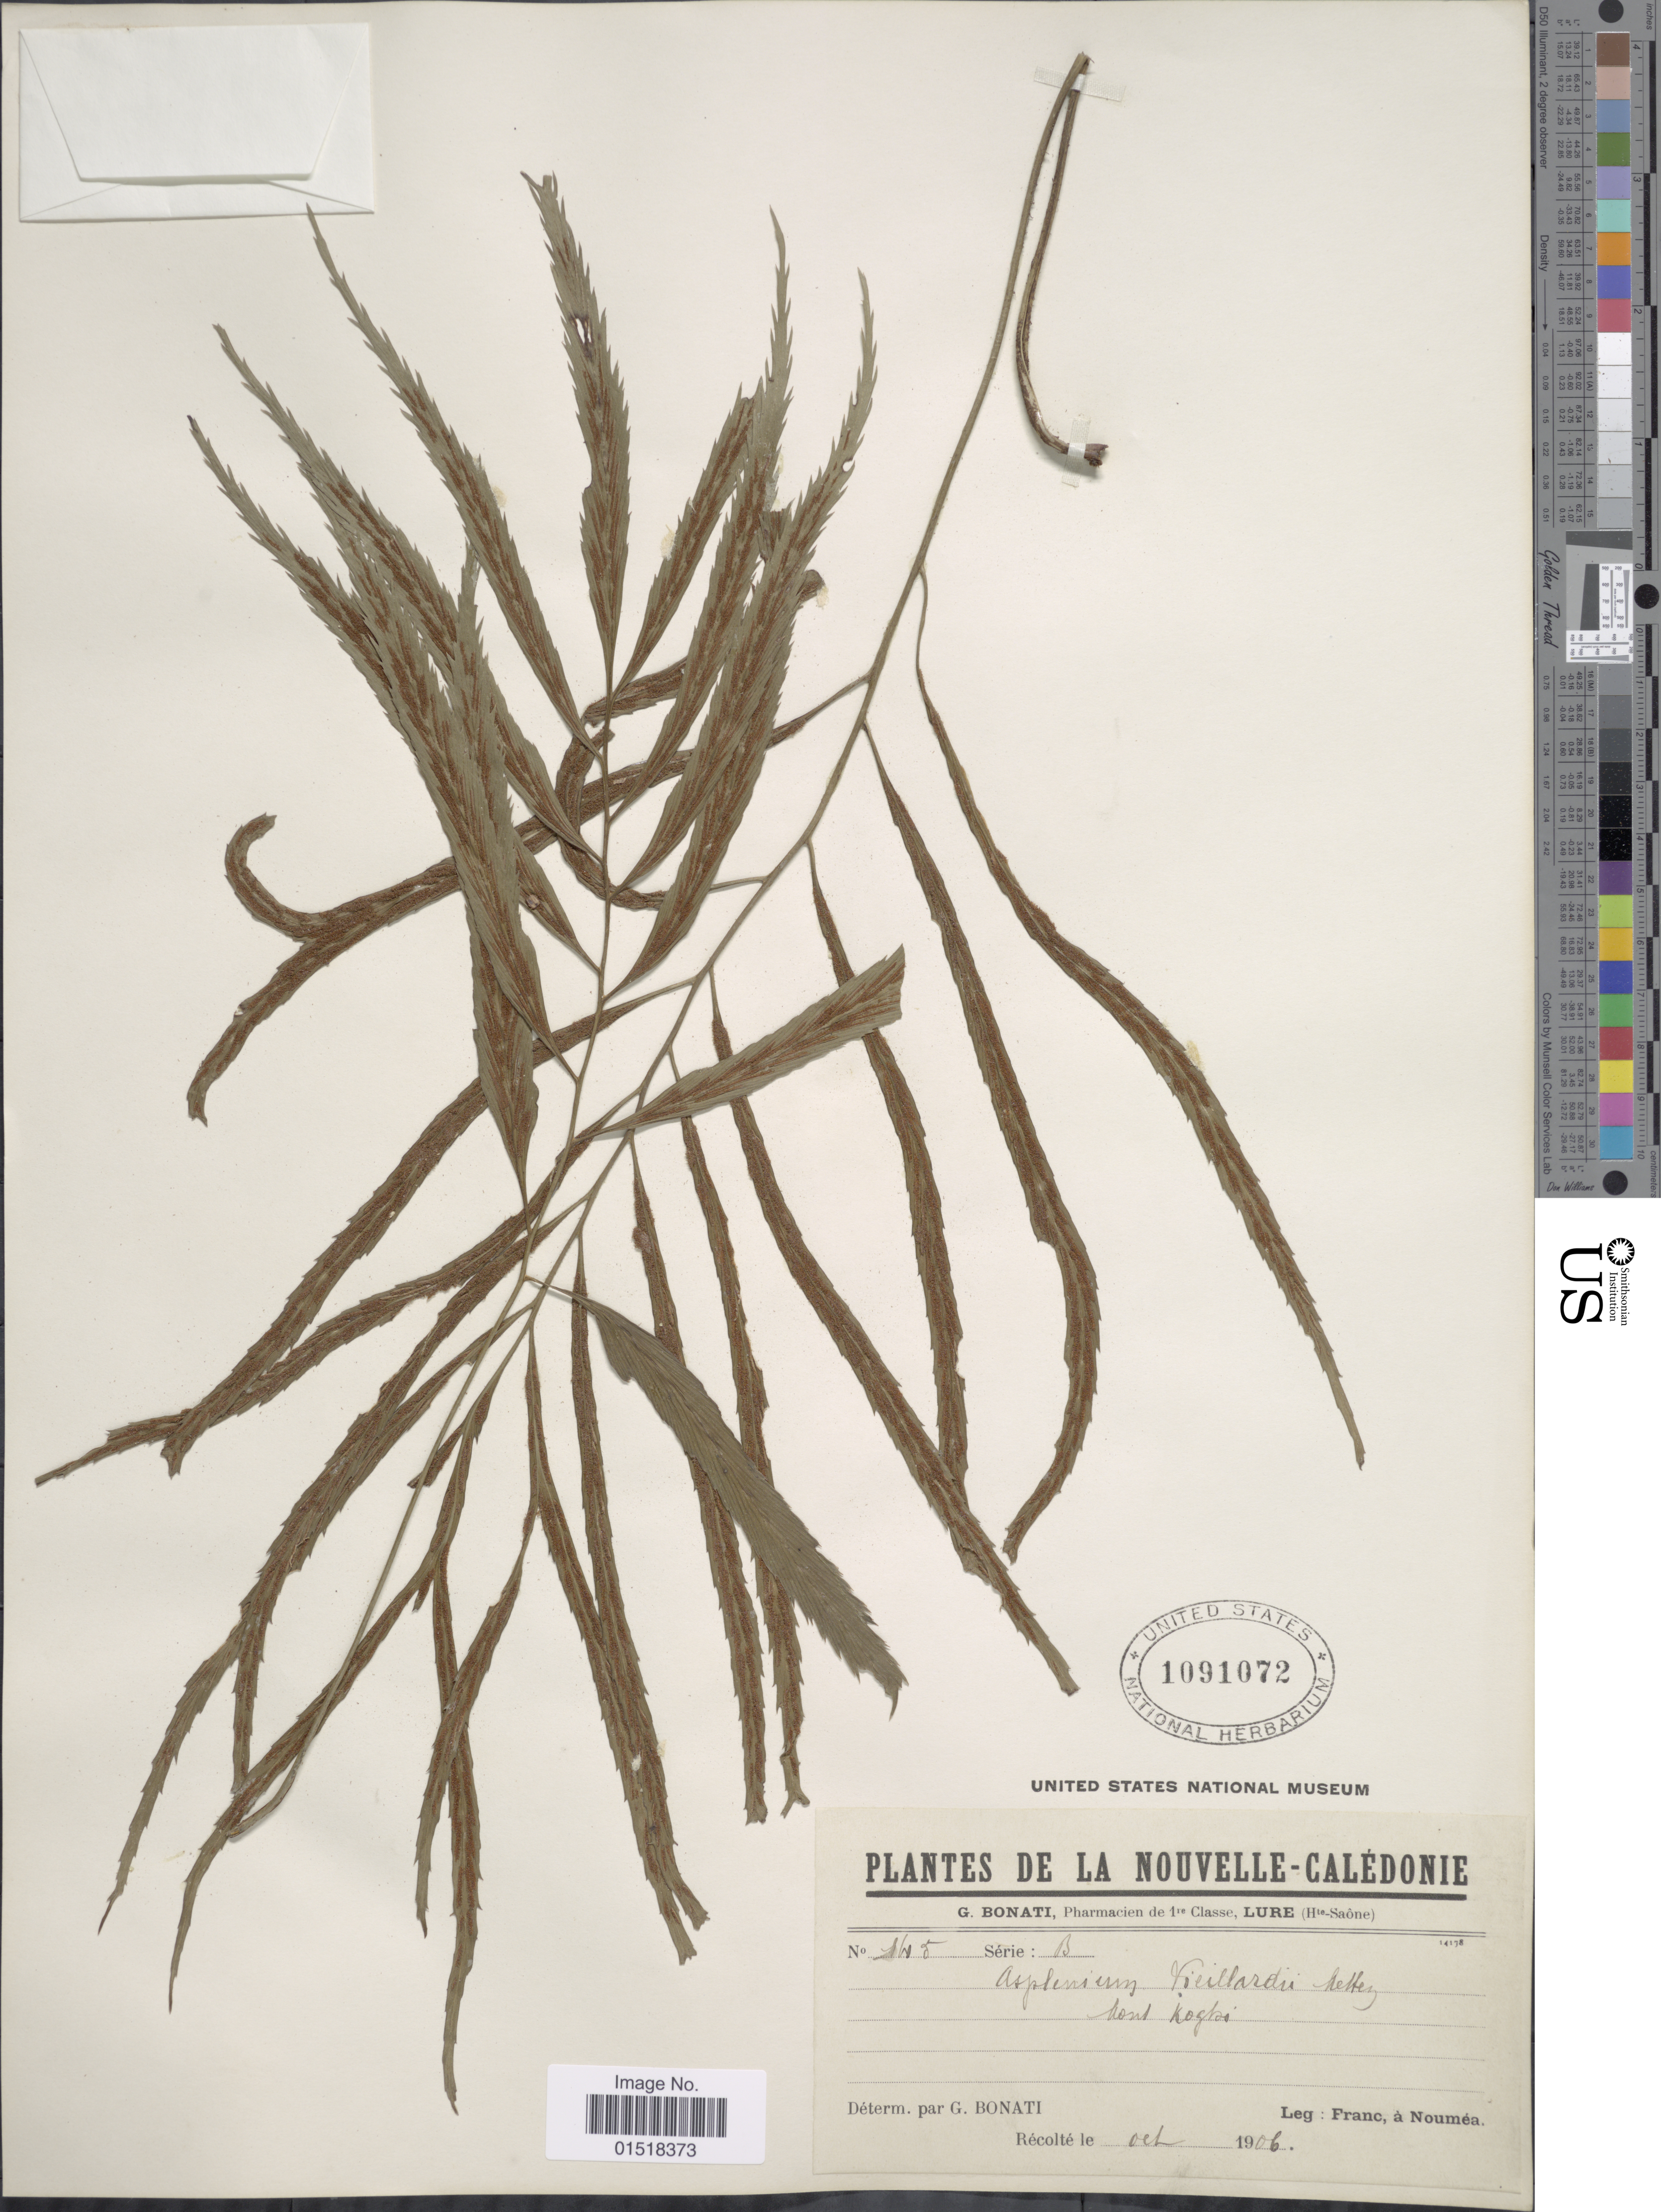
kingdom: Plantae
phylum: Tracheophyta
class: Polypodiopsida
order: Polypodiales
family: Aspleniaceae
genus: Asplenium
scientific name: Asplenium vieillardii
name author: Mett.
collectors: Franc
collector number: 145*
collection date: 1906-10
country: New Caledonia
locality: Mont Koghi.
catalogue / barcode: US 1091072